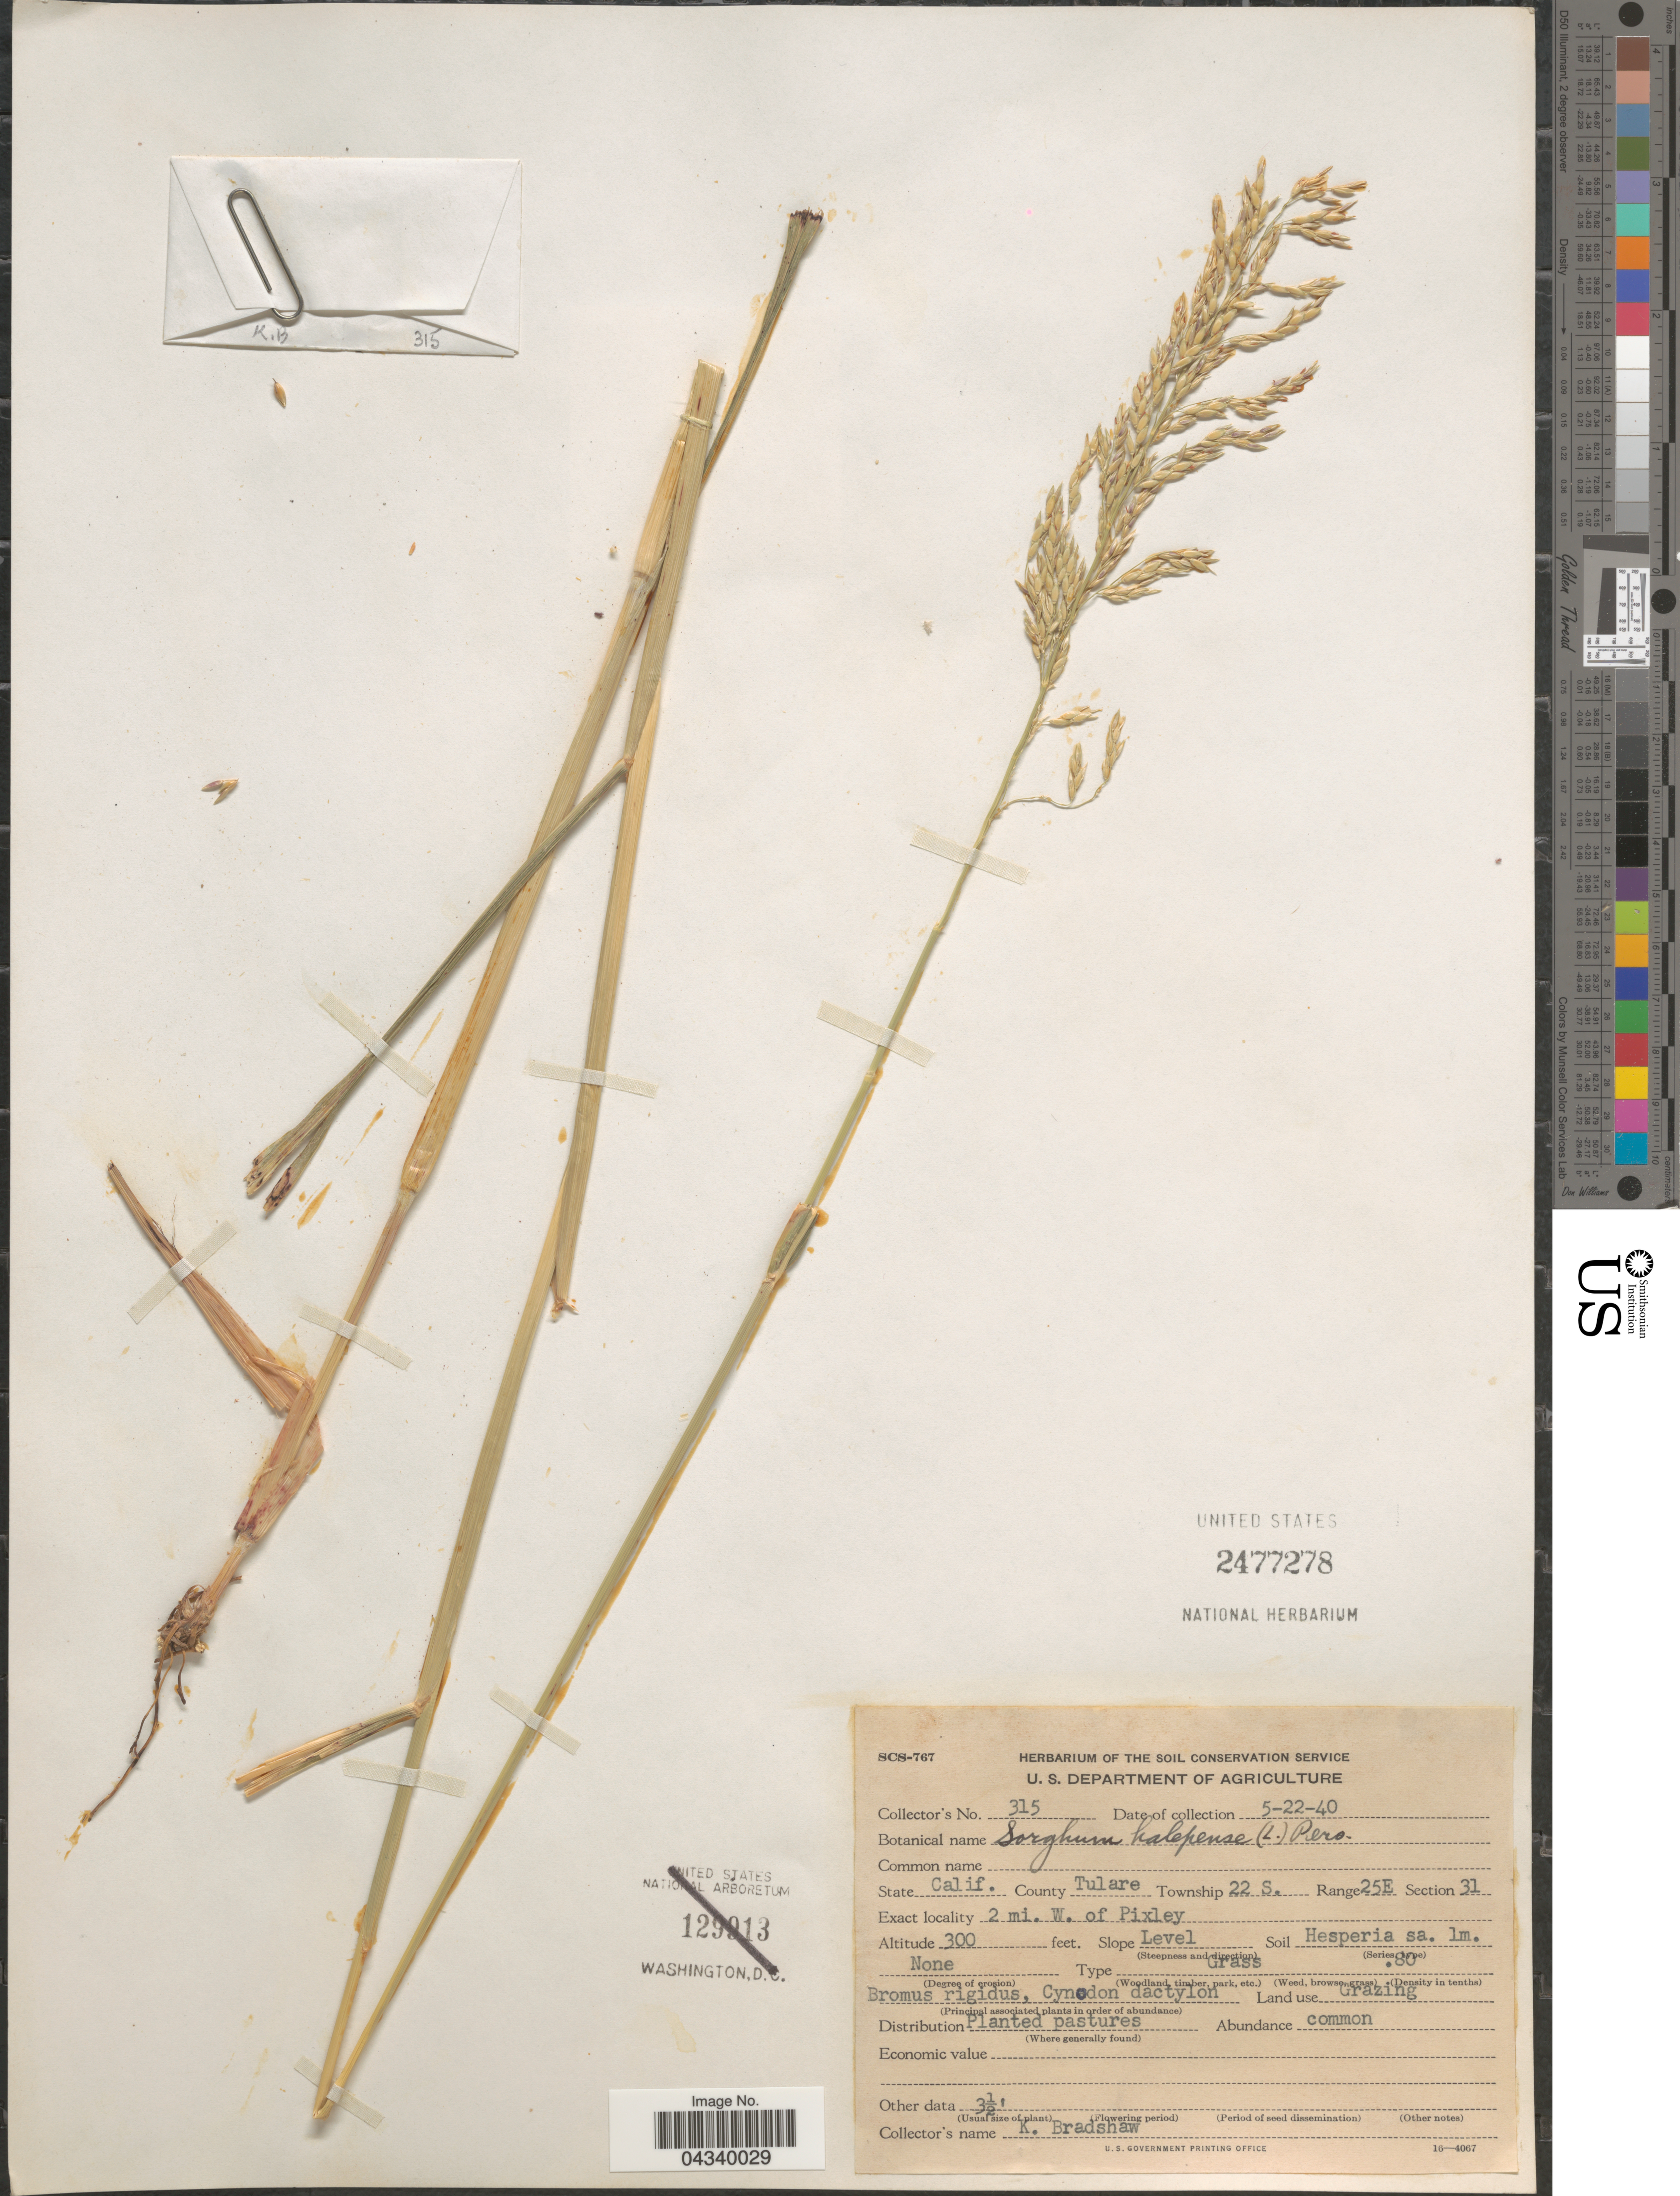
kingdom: Plantae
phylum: Tracheophyta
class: Liliopsida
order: Poales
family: Poaceae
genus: Sorghum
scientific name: Sorghum halepense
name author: (L.) Pers.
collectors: K. Bradshaw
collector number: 315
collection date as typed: Transcribed d/m/y: 22/5/40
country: United States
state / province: California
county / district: Tulare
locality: County Tulare. Township 22 S. Range 25E. Section 31. 2 mi. W. of Pixley.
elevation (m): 91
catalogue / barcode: US 2477278